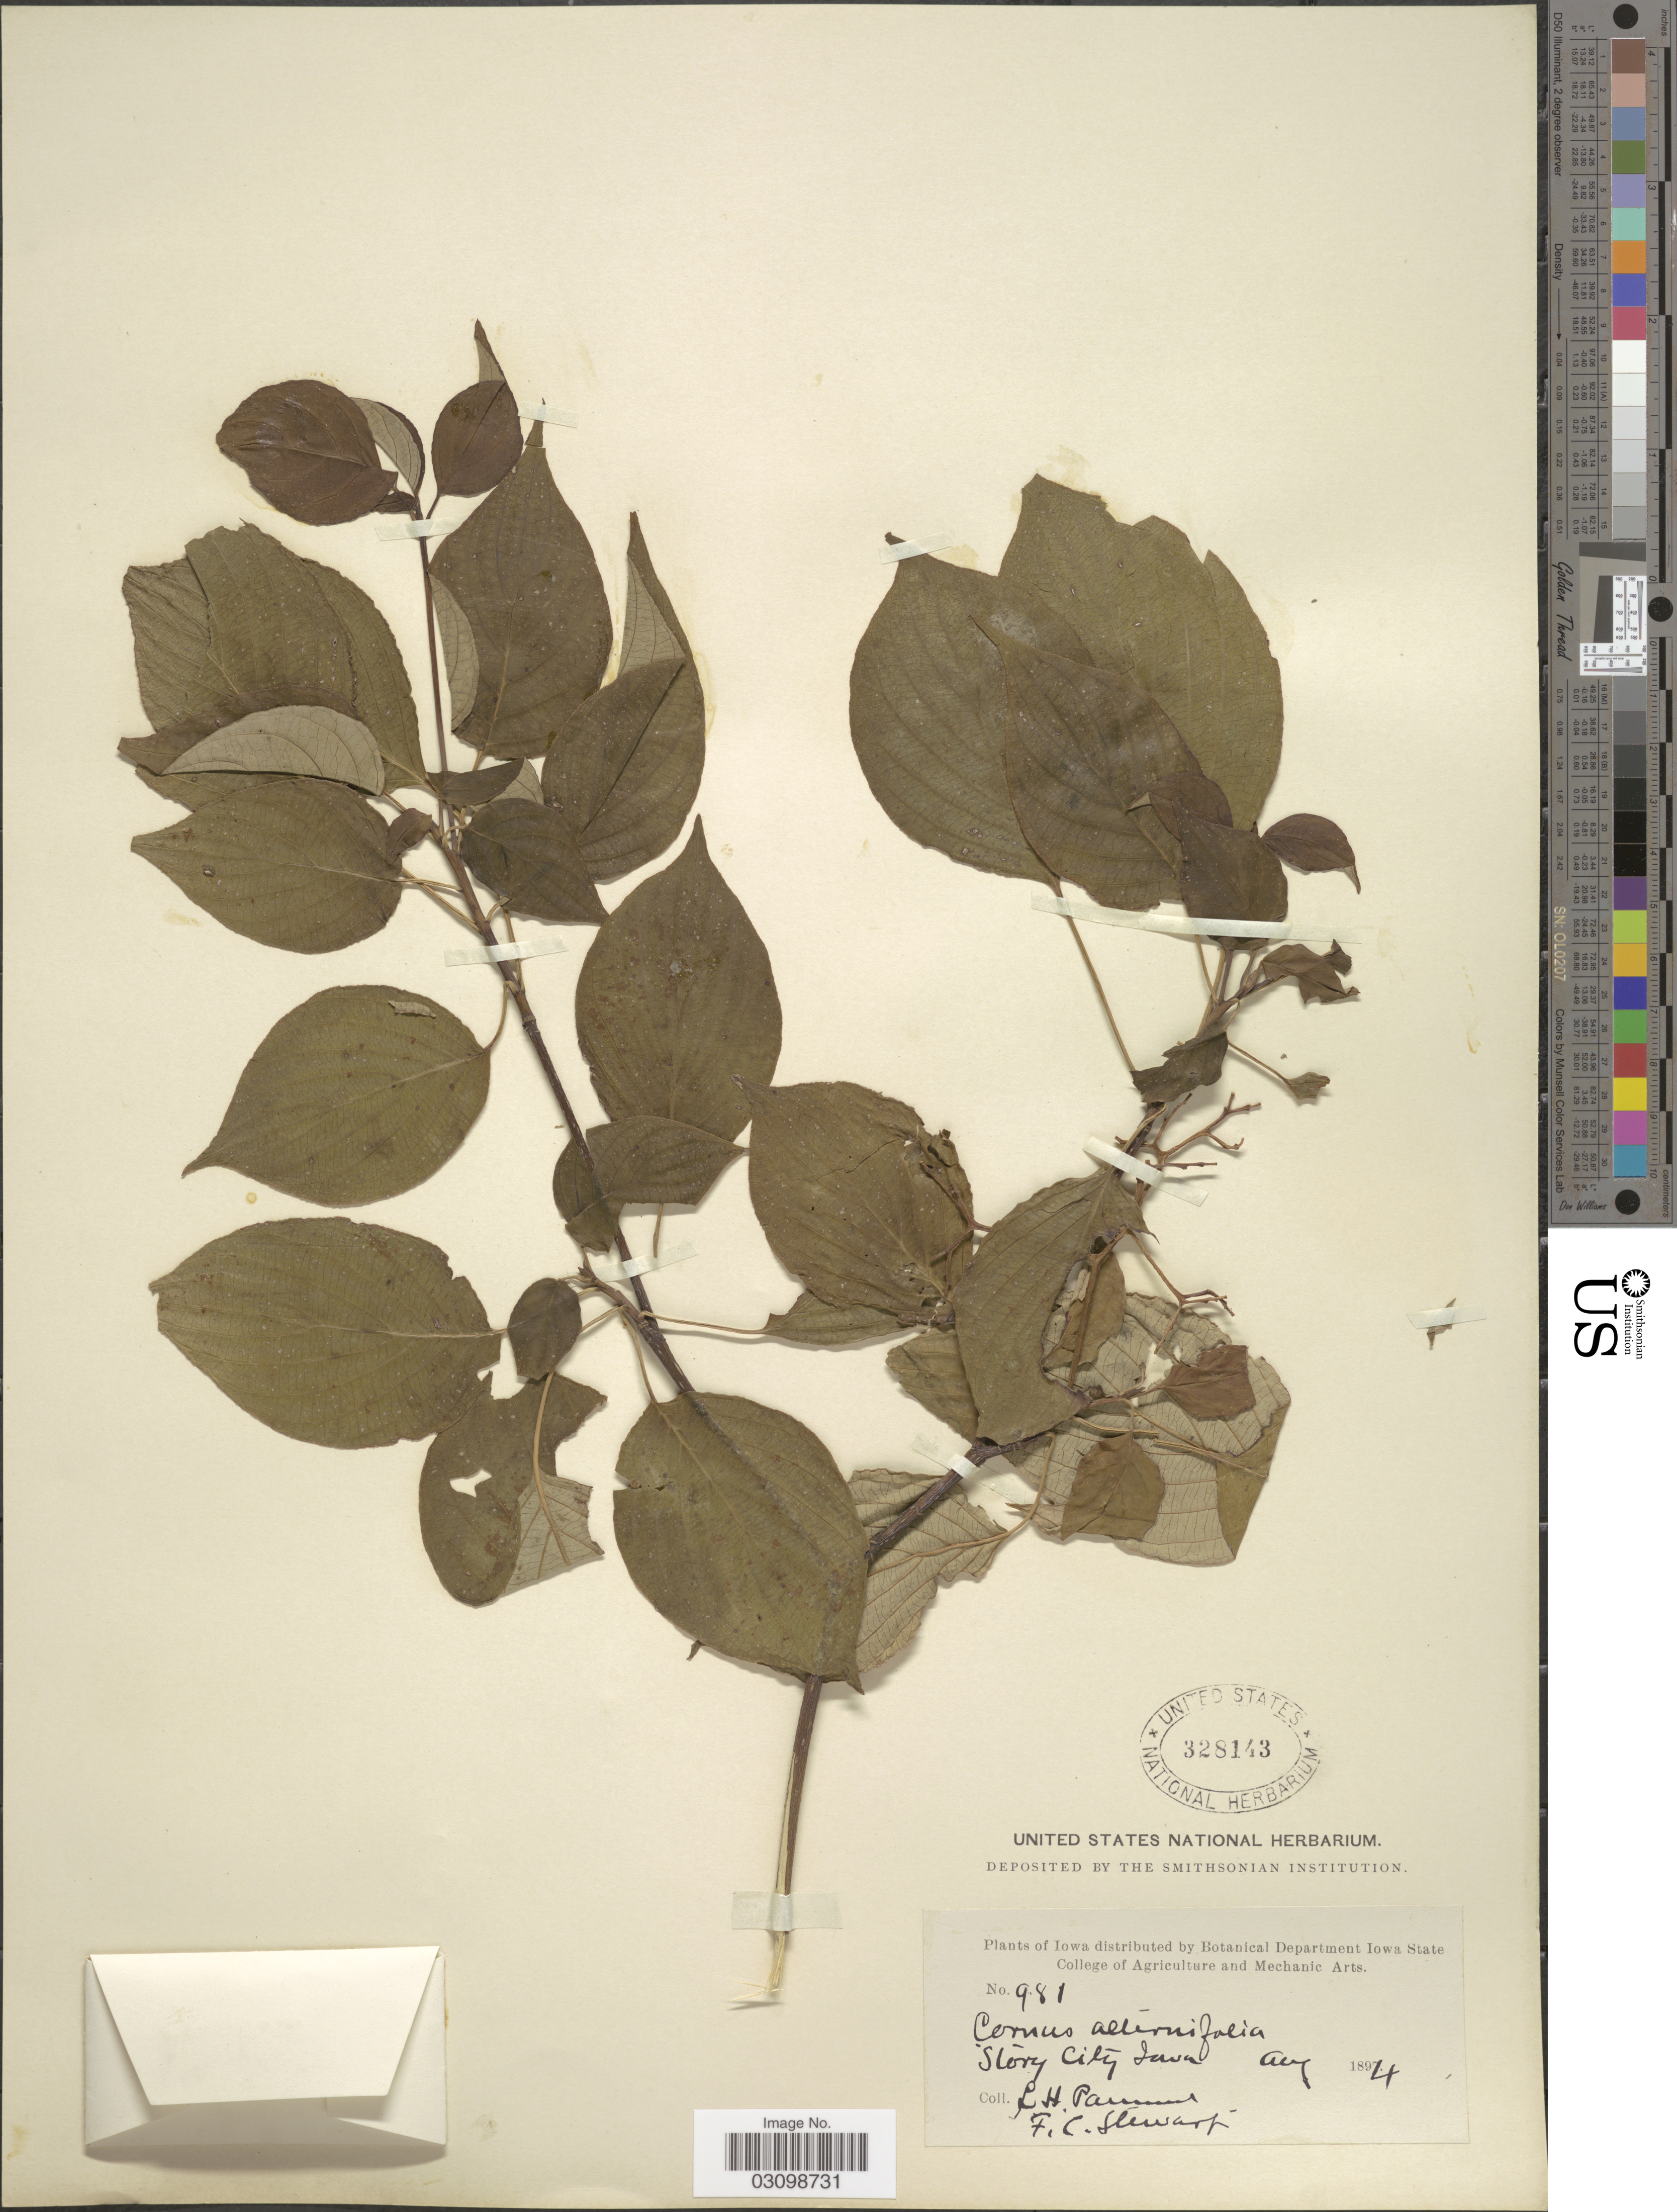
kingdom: Plantae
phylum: Tracheophyta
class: Magnoliopsida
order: Cornales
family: Cornaceae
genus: Cornus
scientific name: Cornus alternifolia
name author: L.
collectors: L. Pammel & F.C. Stewart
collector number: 981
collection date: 1894-08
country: United States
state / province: Iowa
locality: Story City Iowa.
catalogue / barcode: US 328143